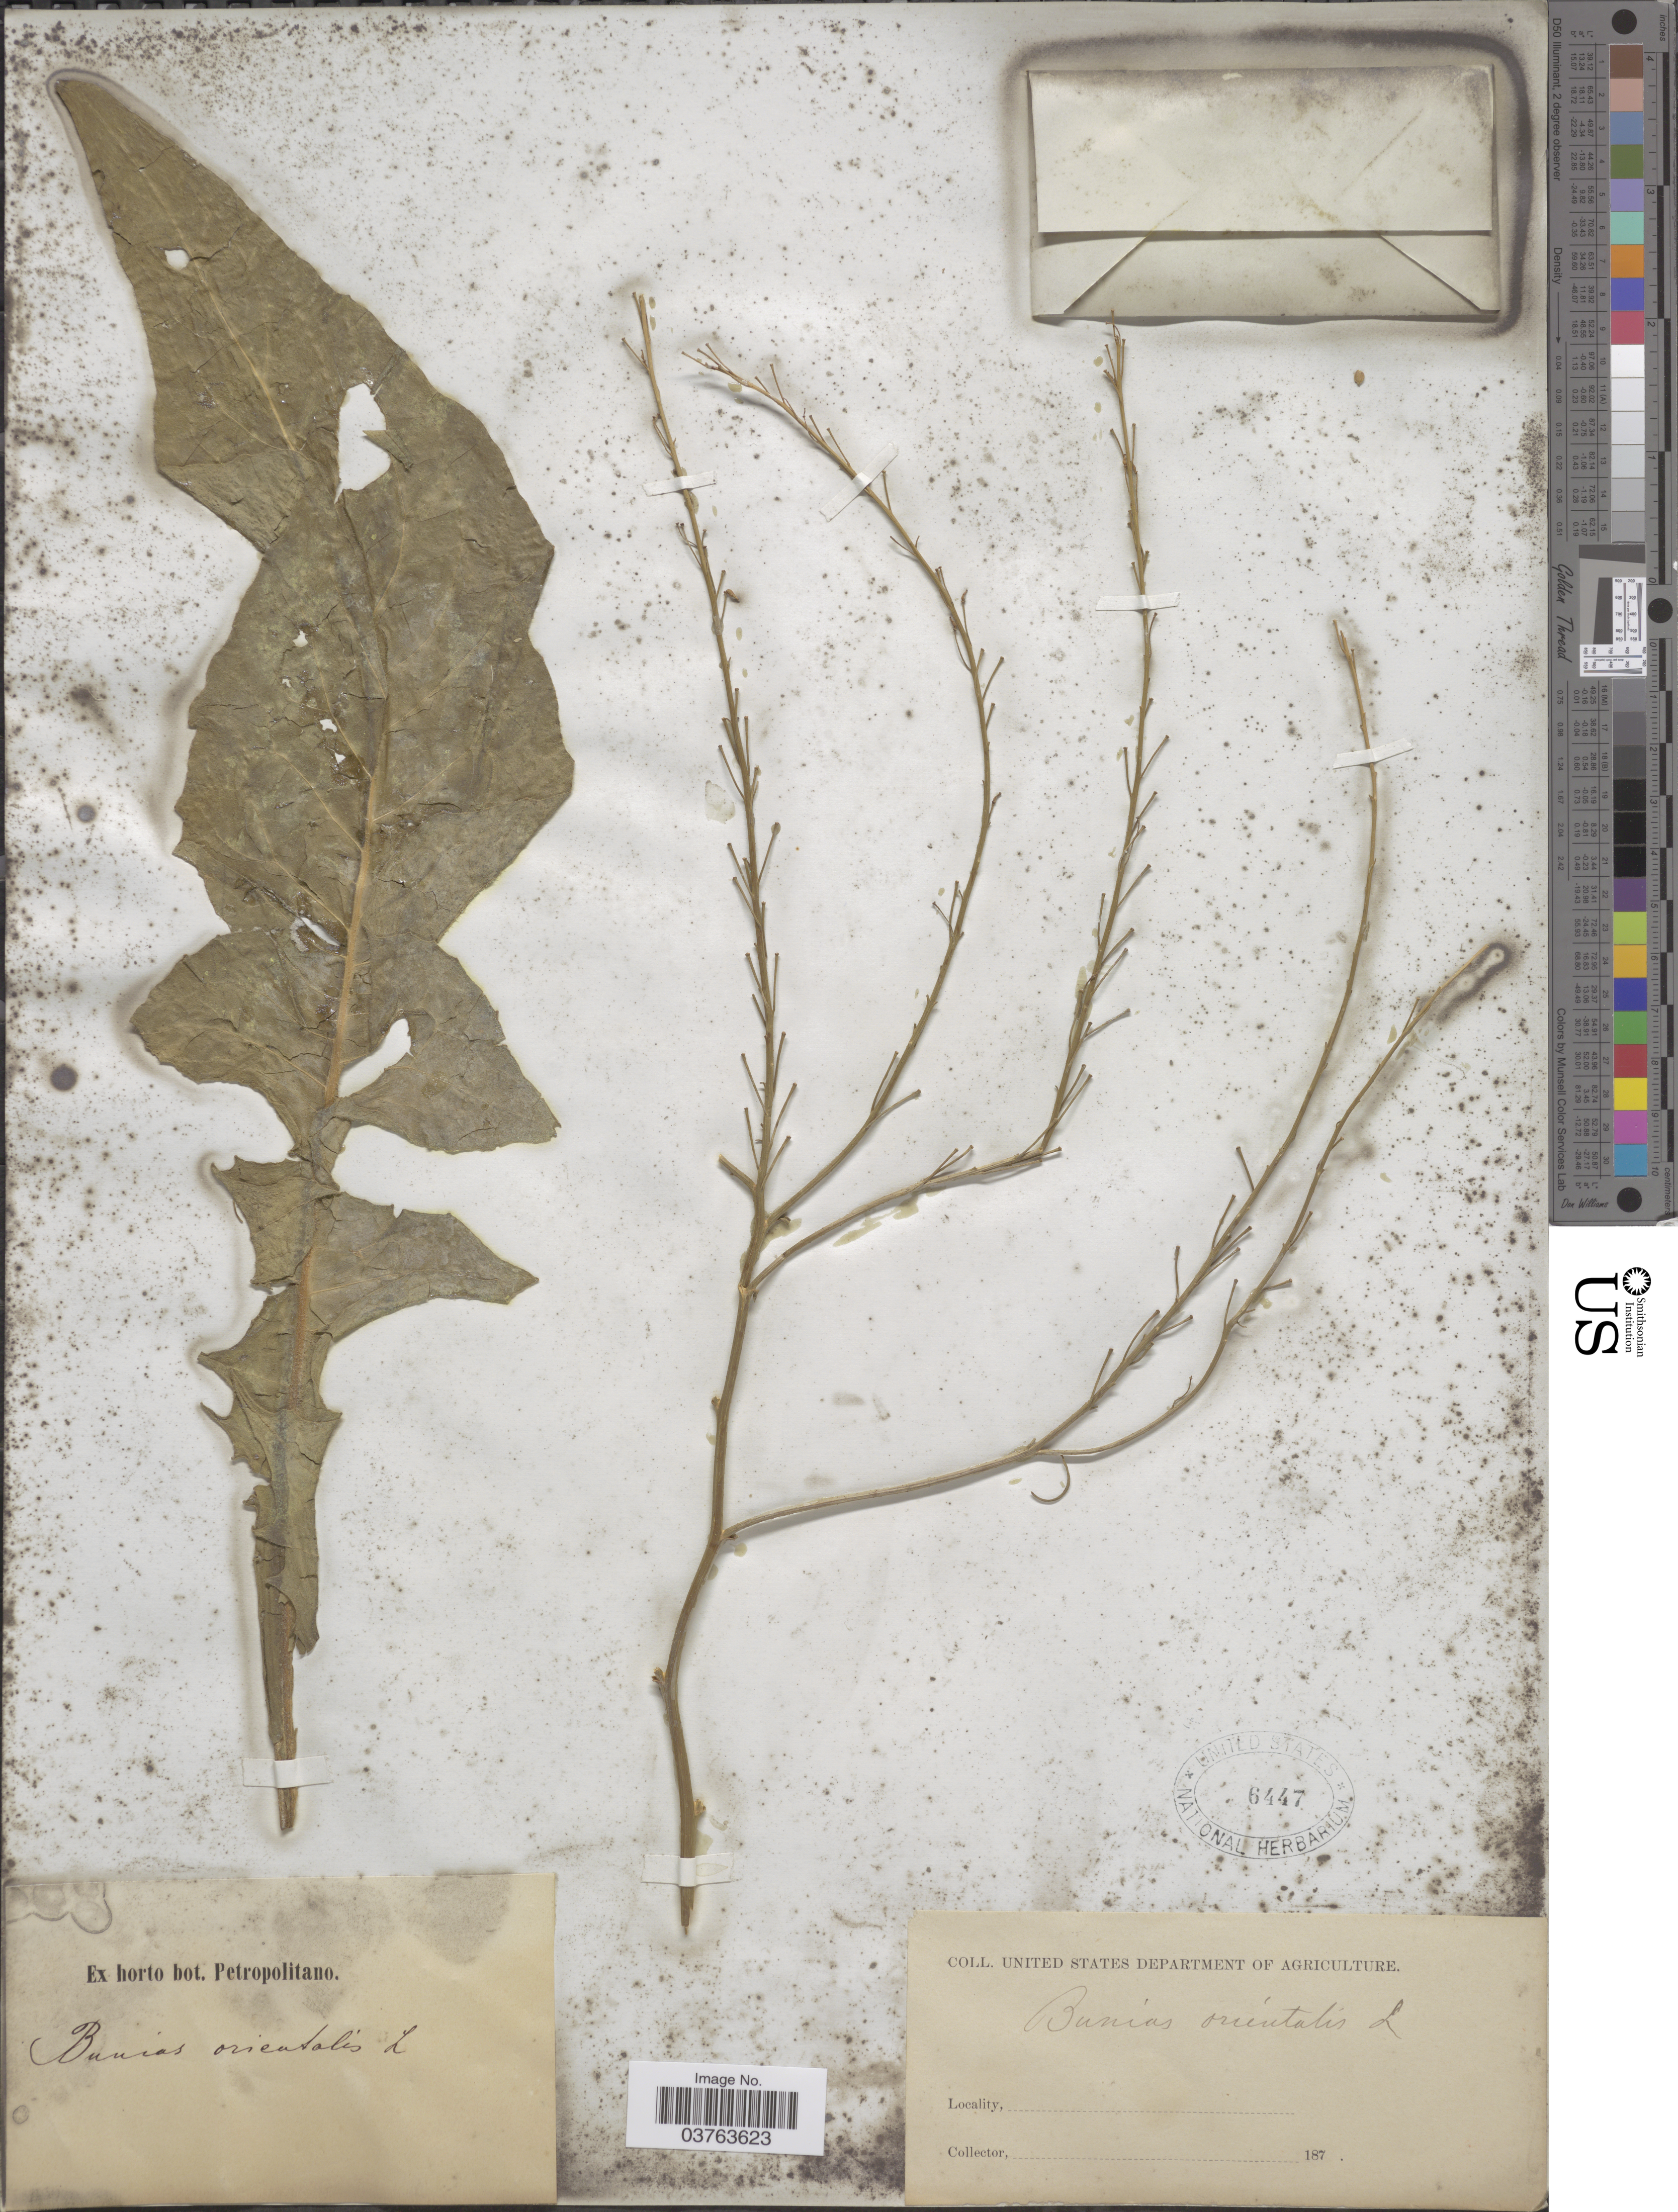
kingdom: Plantae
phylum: Tracheophyta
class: Magnoliopsida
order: Brassicales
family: Brassicaceae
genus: Bunias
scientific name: Bunias orientalis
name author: L.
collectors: ex Horto Bot. Petropolitano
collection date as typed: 187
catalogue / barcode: US 6447